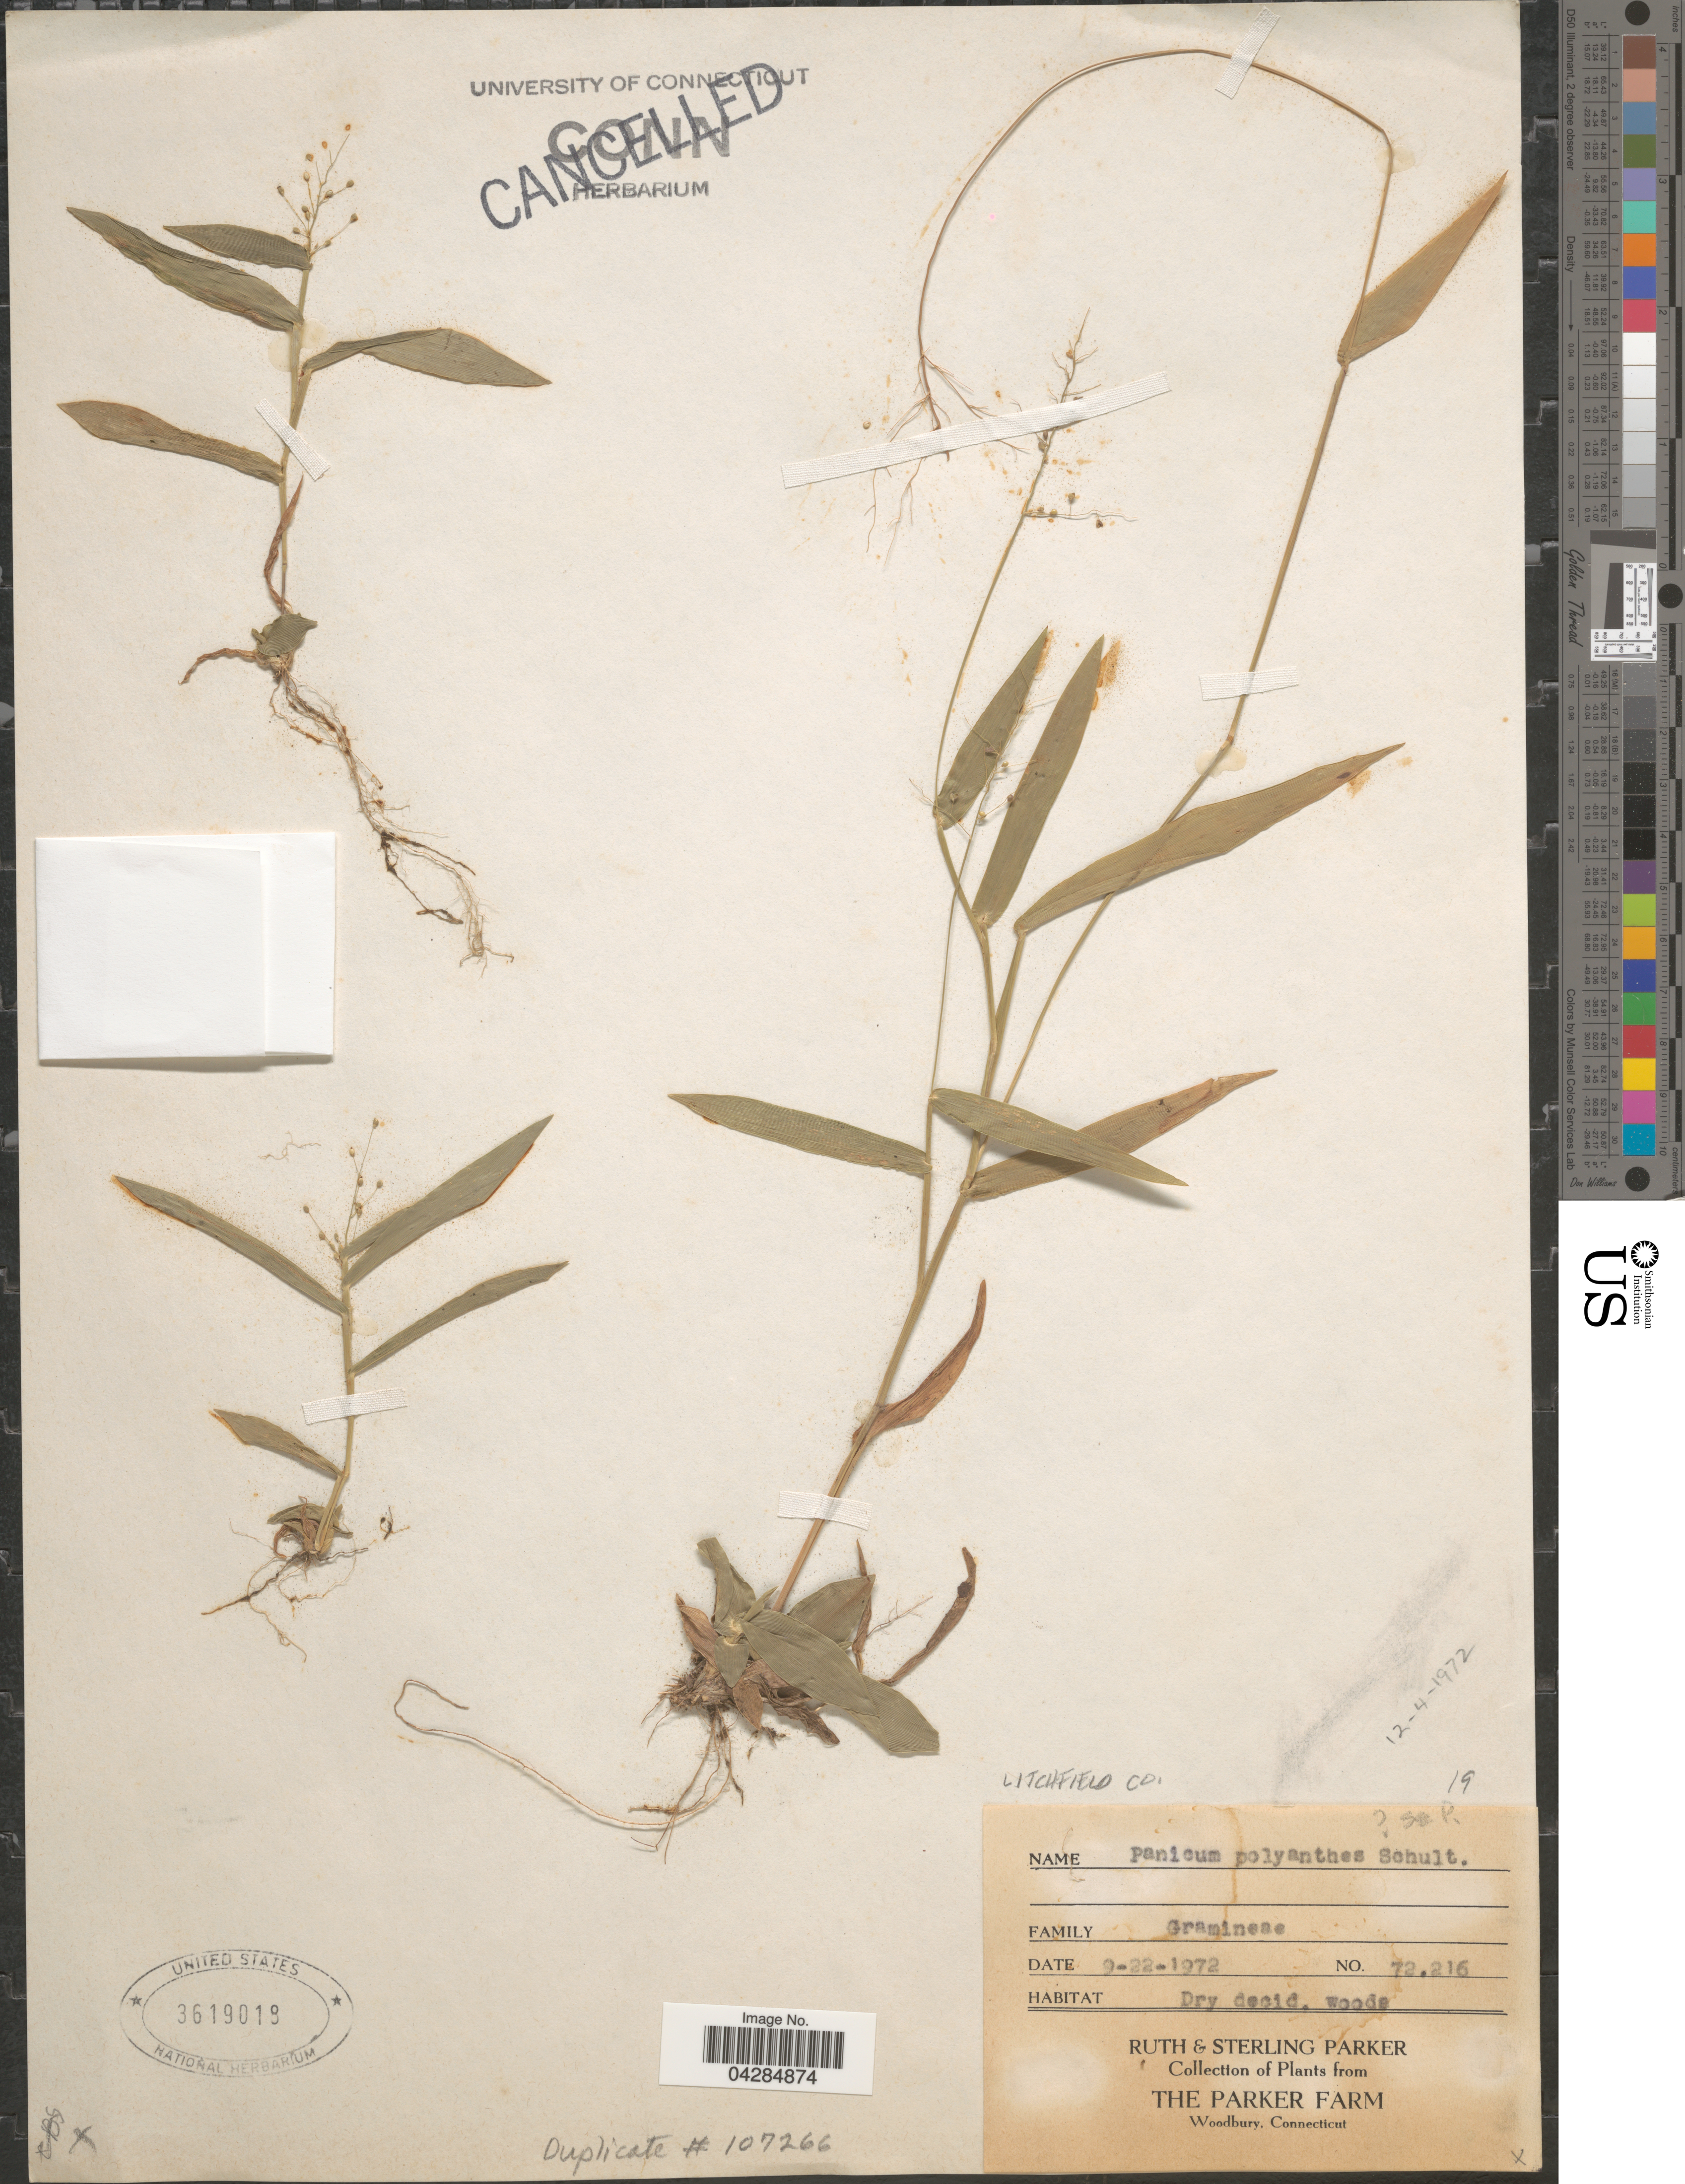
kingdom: Plantae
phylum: Tracheophyta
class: Liliopsida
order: Poales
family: Poaceae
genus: Dichanthelium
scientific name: Dichanthelium polyanthes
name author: (Schult.) Mohlenbr.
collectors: R. Parker & S. Parker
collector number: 72216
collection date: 1972-09-22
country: United States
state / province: Connecticut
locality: Litchfield Co. The Parker Farm. Woodbury.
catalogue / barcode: US 3619019